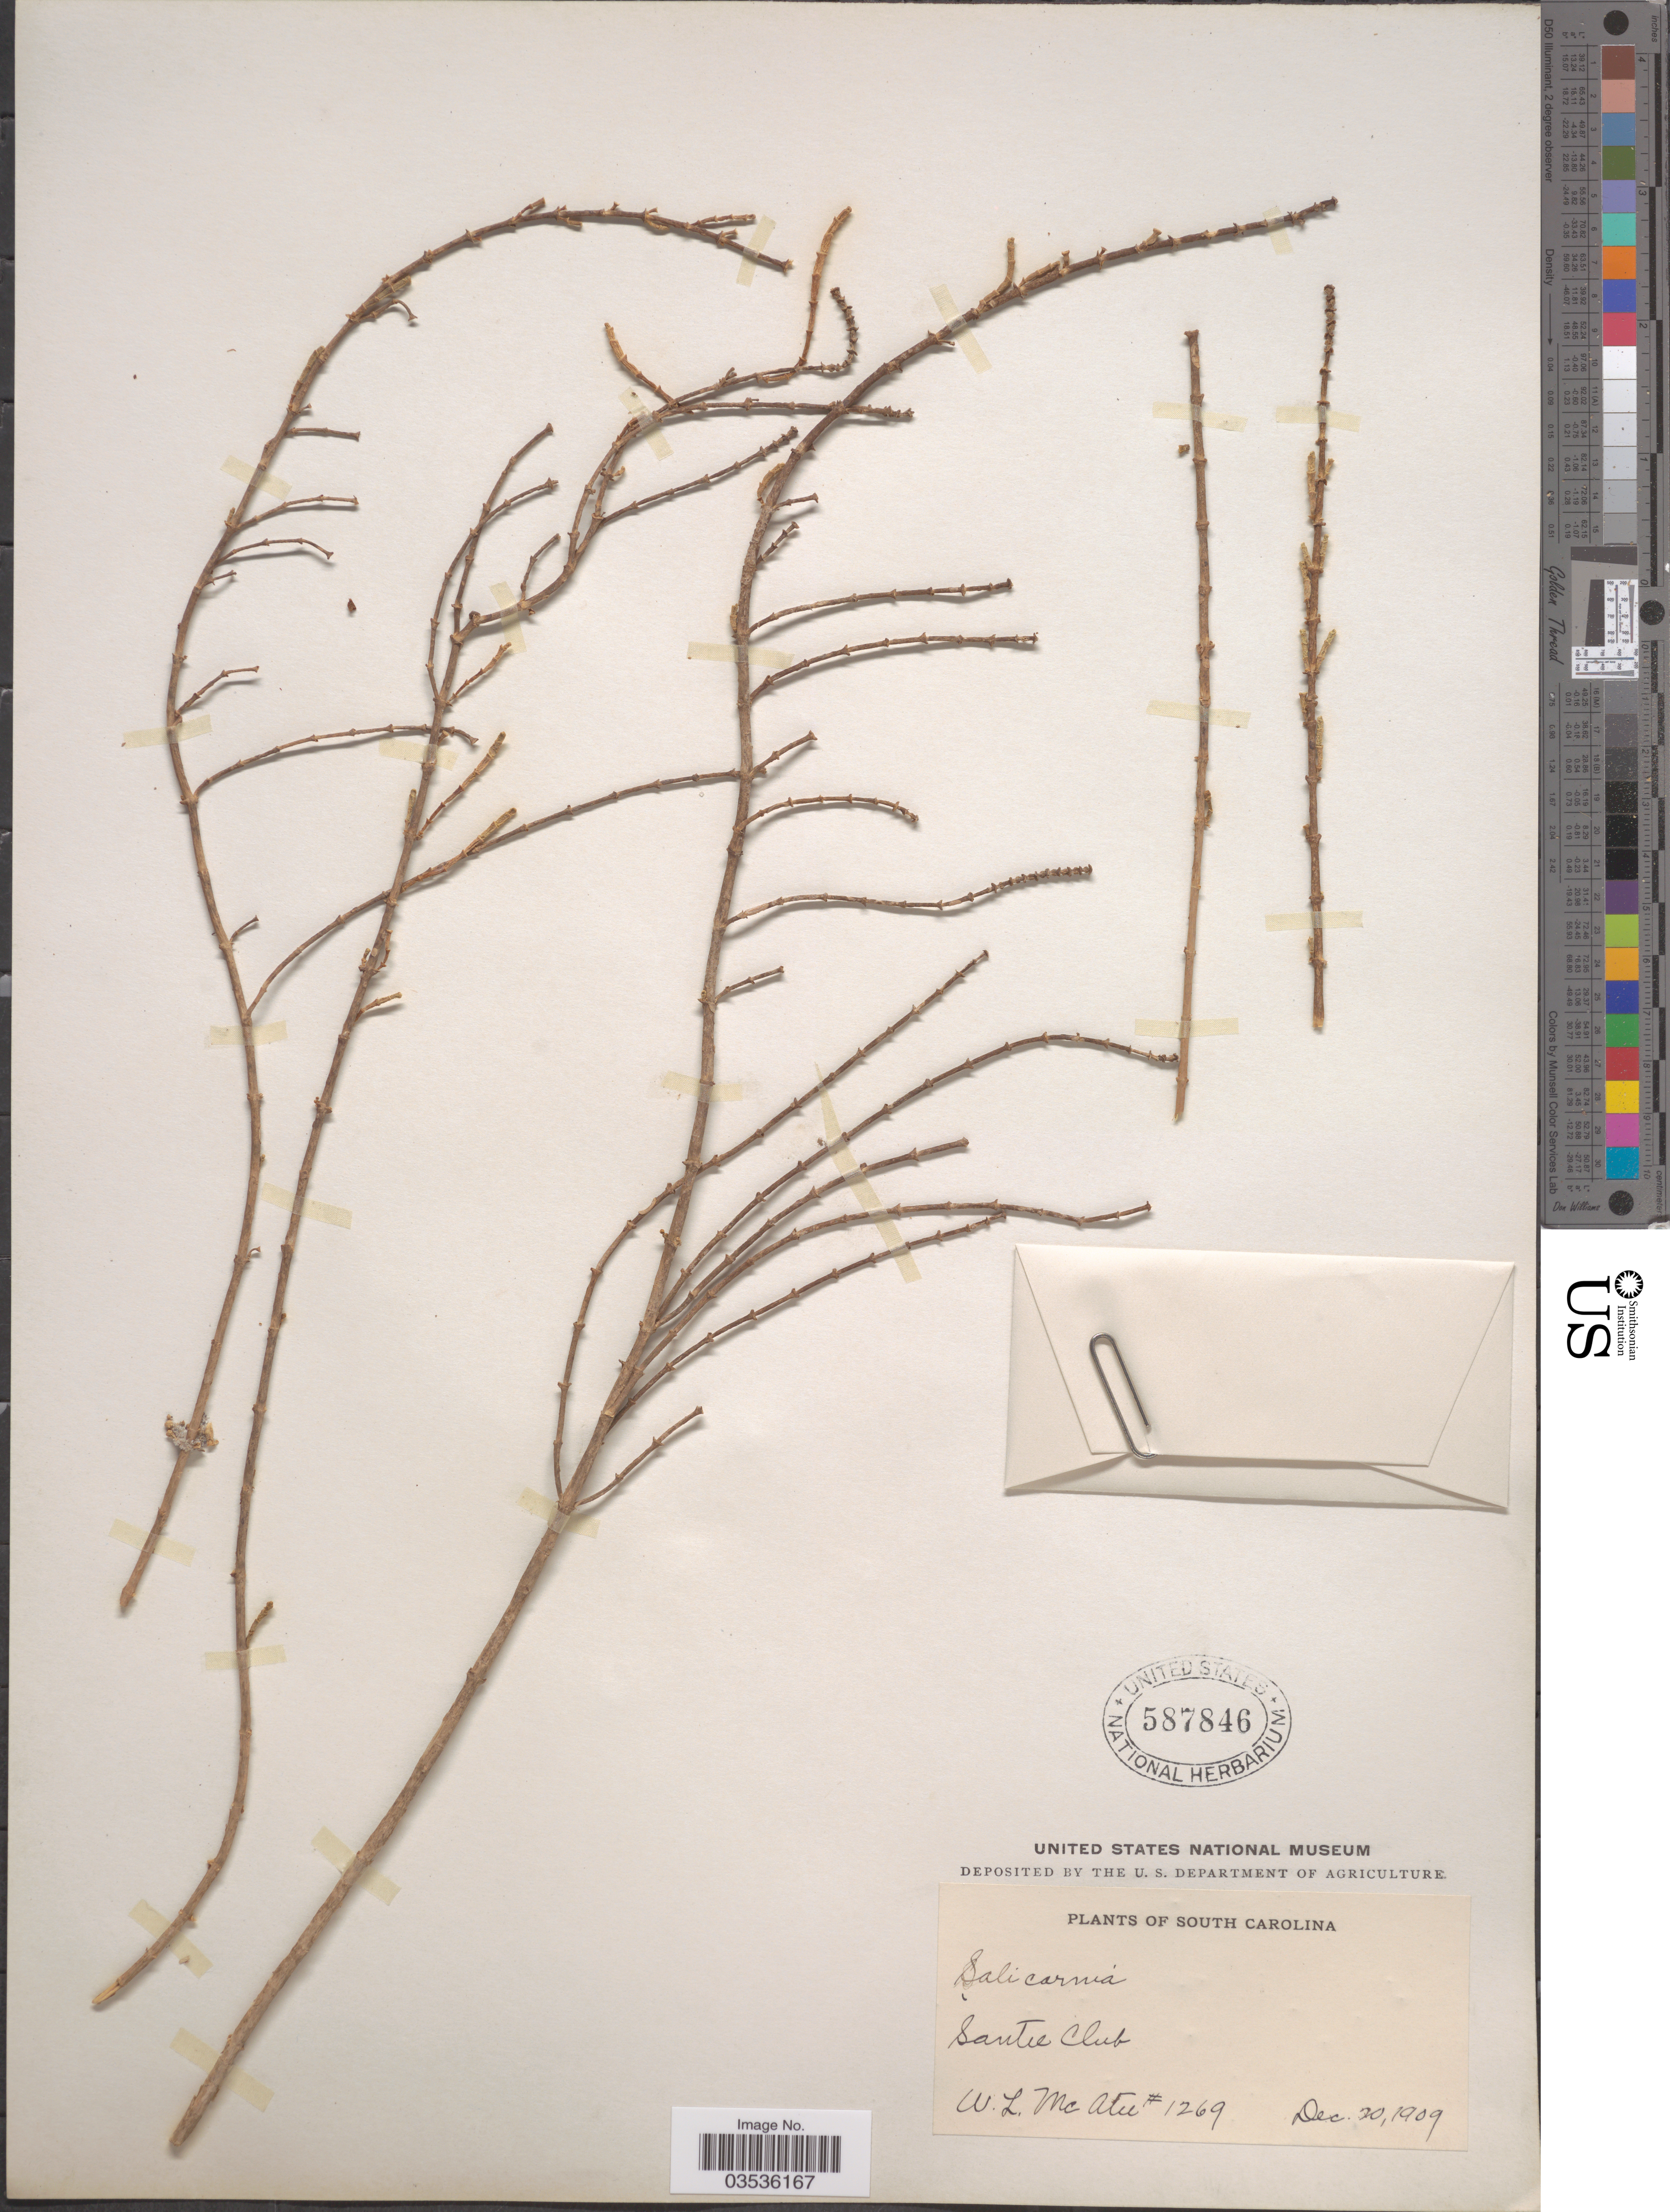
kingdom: Plantae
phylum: Tracheophyta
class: Magnoliopsida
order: Caryophyllales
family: Amaranthaceae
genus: Salicornia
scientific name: Salicornia ambigua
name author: Michx.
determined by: Strong, Mark T., (BOT), Smithsonian Institution - National Museum of Natural History (UNITED STATES)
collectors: W. McAtee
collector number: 1269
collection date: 1909-12-20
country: United States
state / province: South Carolina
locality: Santee Club.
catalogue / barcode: US 587846